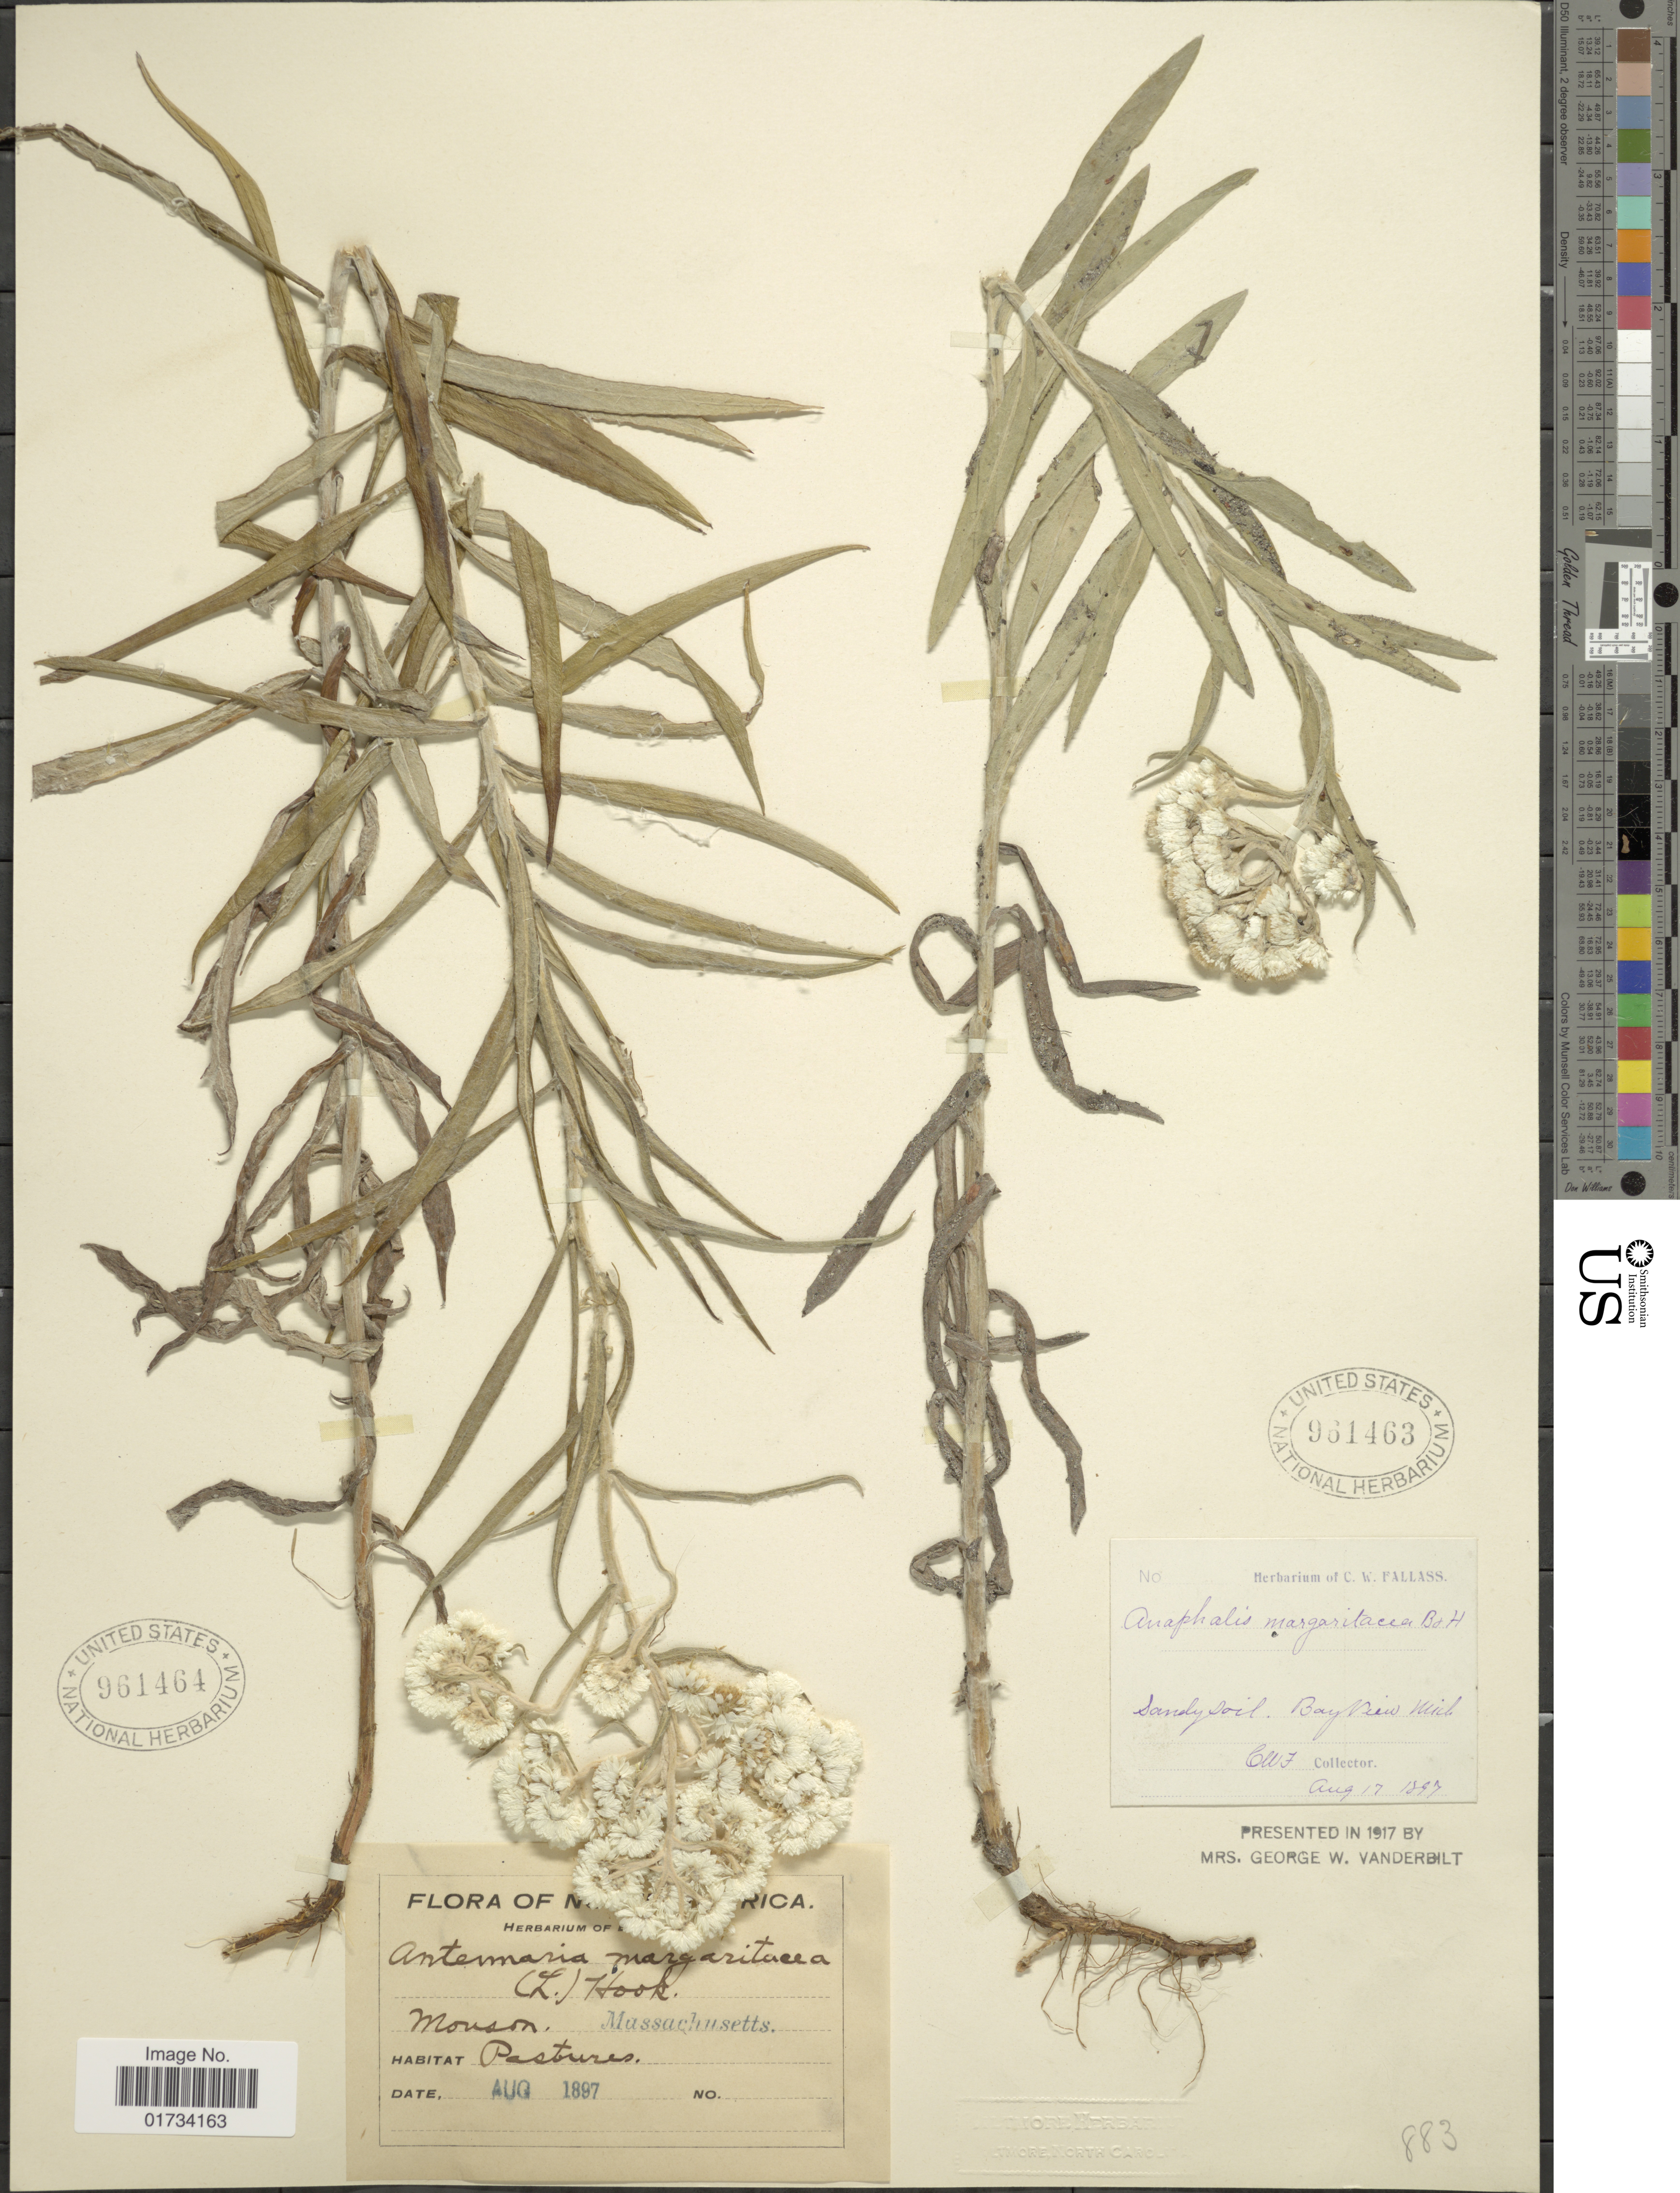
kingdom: Plantae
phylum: Tracheophyta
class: Magnoliopsida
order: Asterales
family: Asteraceae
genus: Anaphalis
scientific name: Anaphalis margaritacea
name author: (L.) Benth. & Hook. f.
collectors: ex herb. C. W. Fallass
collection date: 1897-08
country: United States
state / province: Massachusetts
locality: Monson, Pastures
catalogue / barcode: US 961464-2